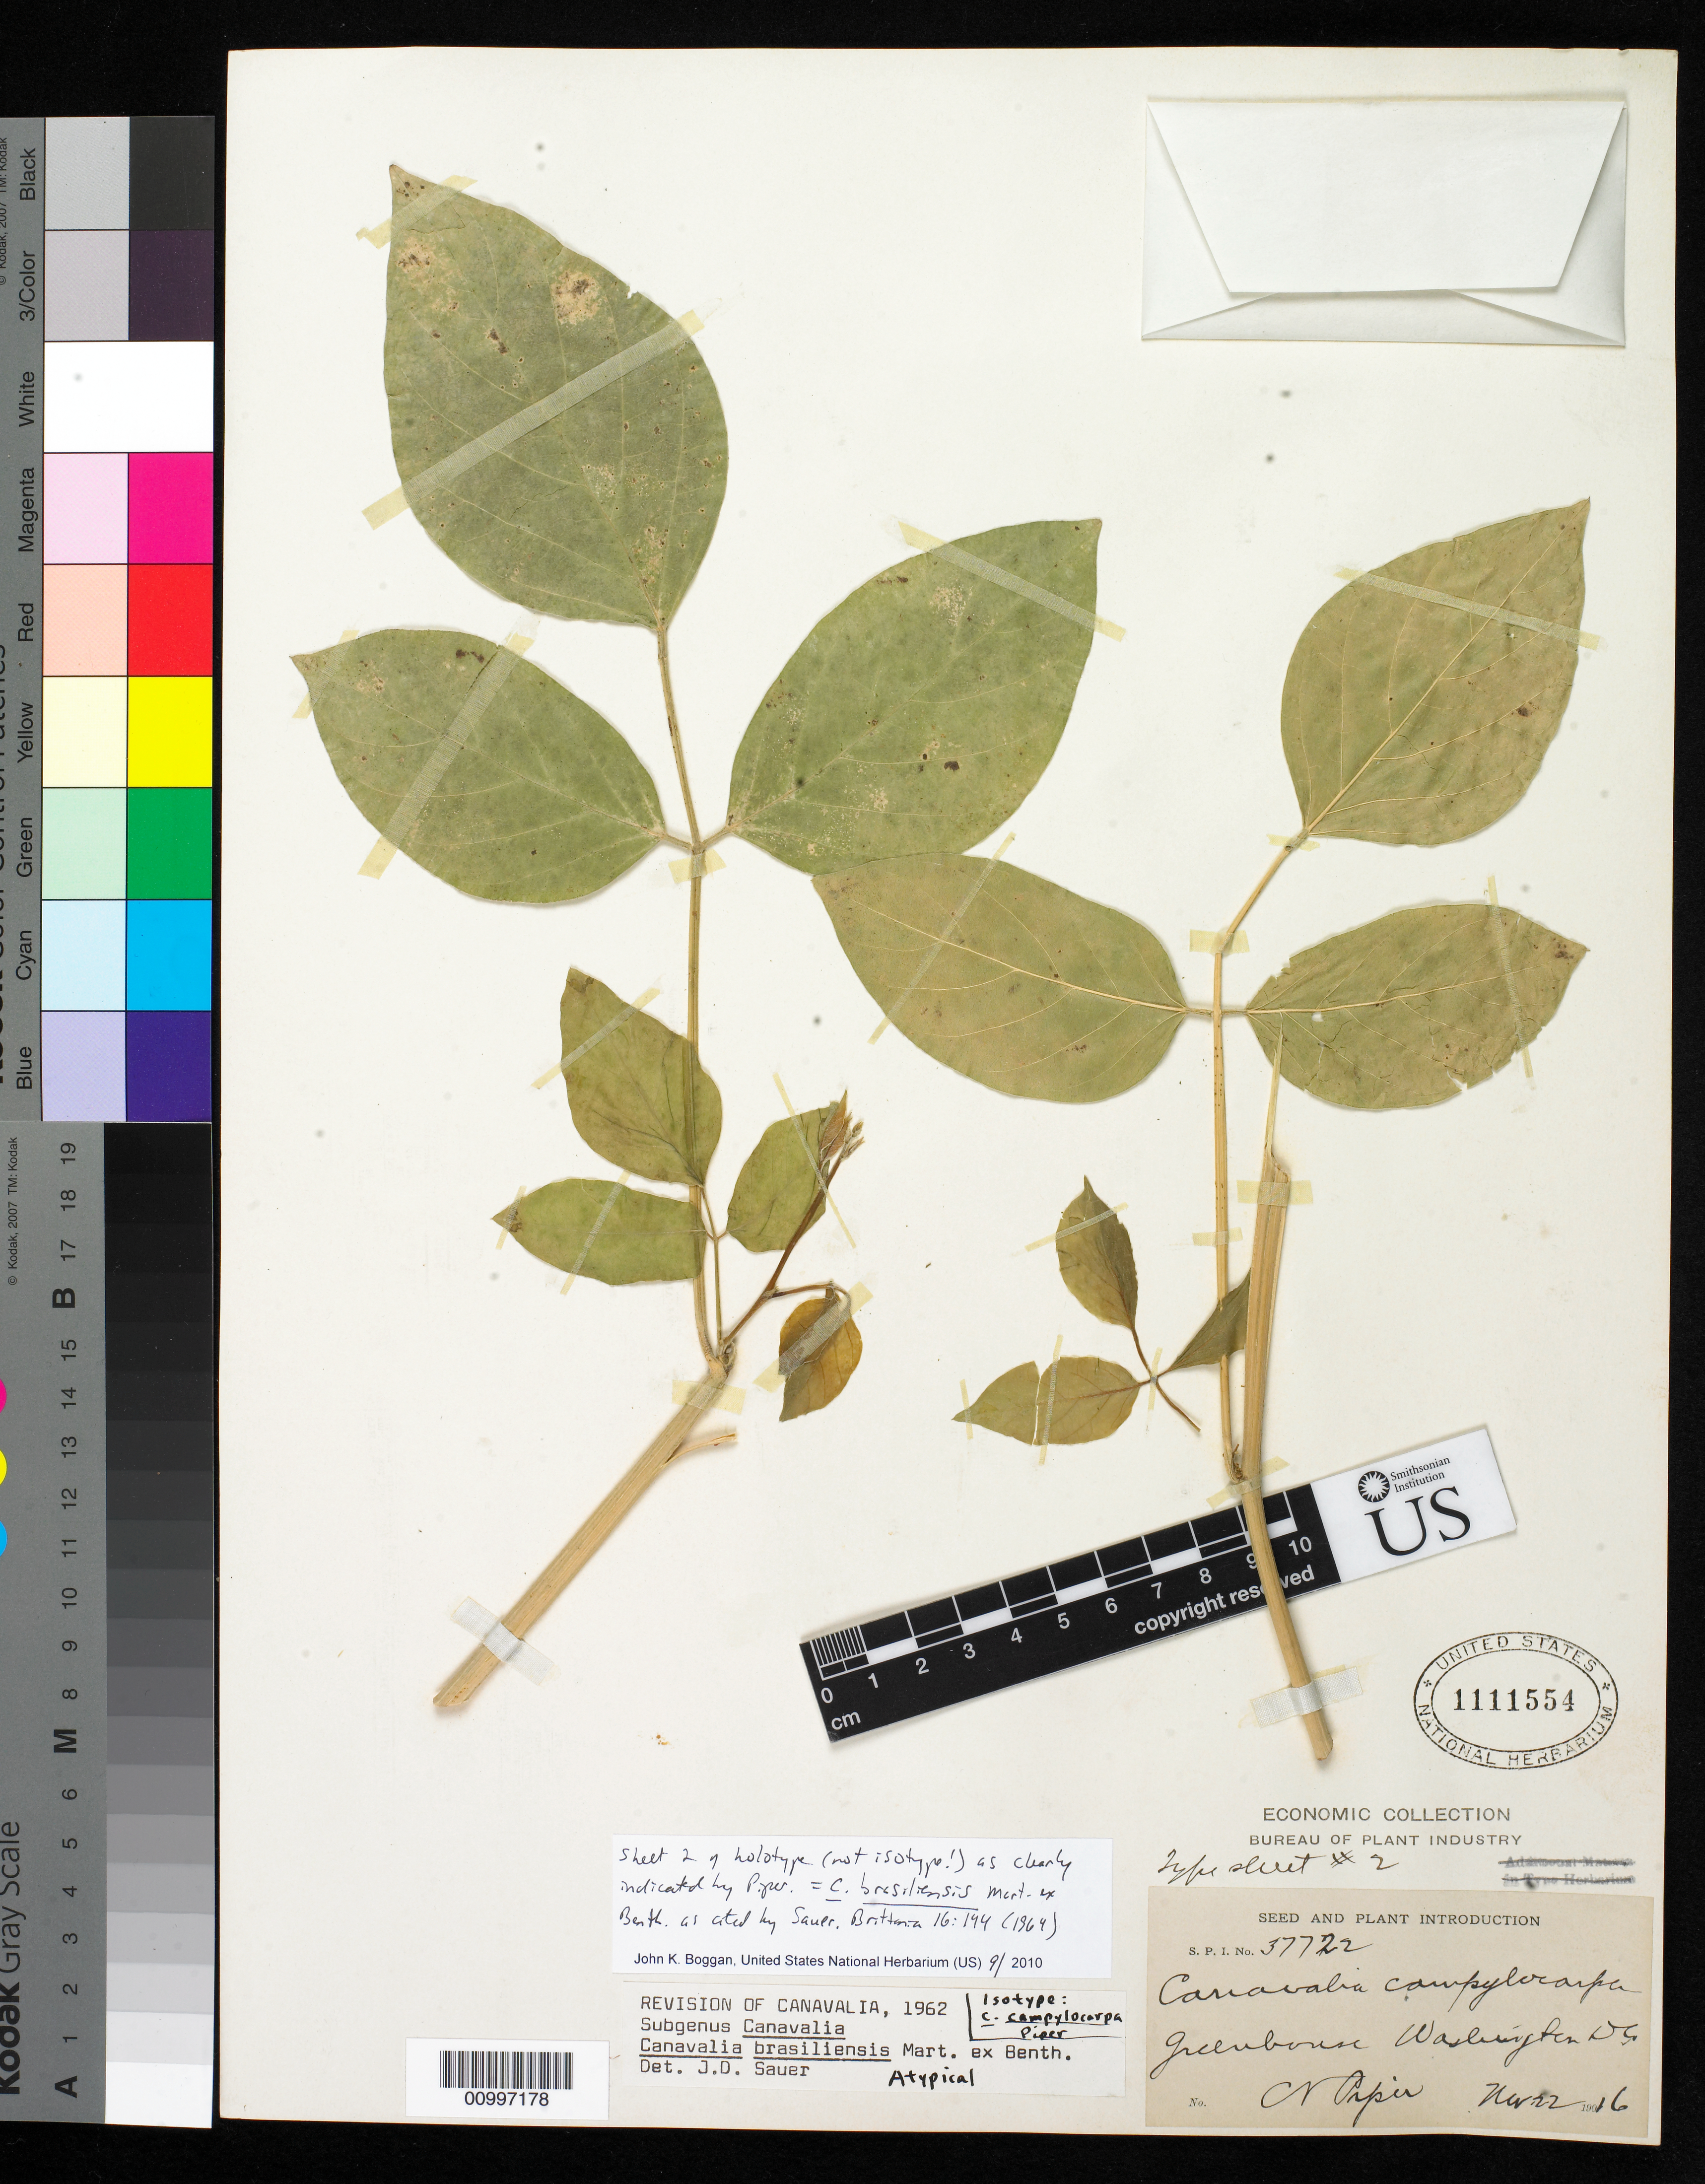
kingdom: Plantae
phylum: Tracheophyta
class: Magnoliopsida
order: Fabales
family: Fabaceae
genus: Canavalia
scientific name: Canavalia campylocarpa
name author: Piper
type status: Holotype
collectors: C. V. Piper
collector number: S.P.I. 37722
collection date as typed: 22 Nov 1916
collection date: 1916-11-22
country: Barbados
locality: Greenhouse, Washington, D.C.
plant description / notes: Annotated as "isotype" by Sauer (1962) but clearly indicated as "type sheet #2"by Piper (USNH 1111553 is annotated "type sheet #1").; Specimen from plant cultivated in greenhouse, Washington, DC. Protologue, "The seed of this plant was sent to the U.S. Department of Agriculture by John R. Bovell, Esq., Department of Agriculture, Bridgetown, Barbados, under the name "Babricou bean".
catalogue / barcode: US 1111554